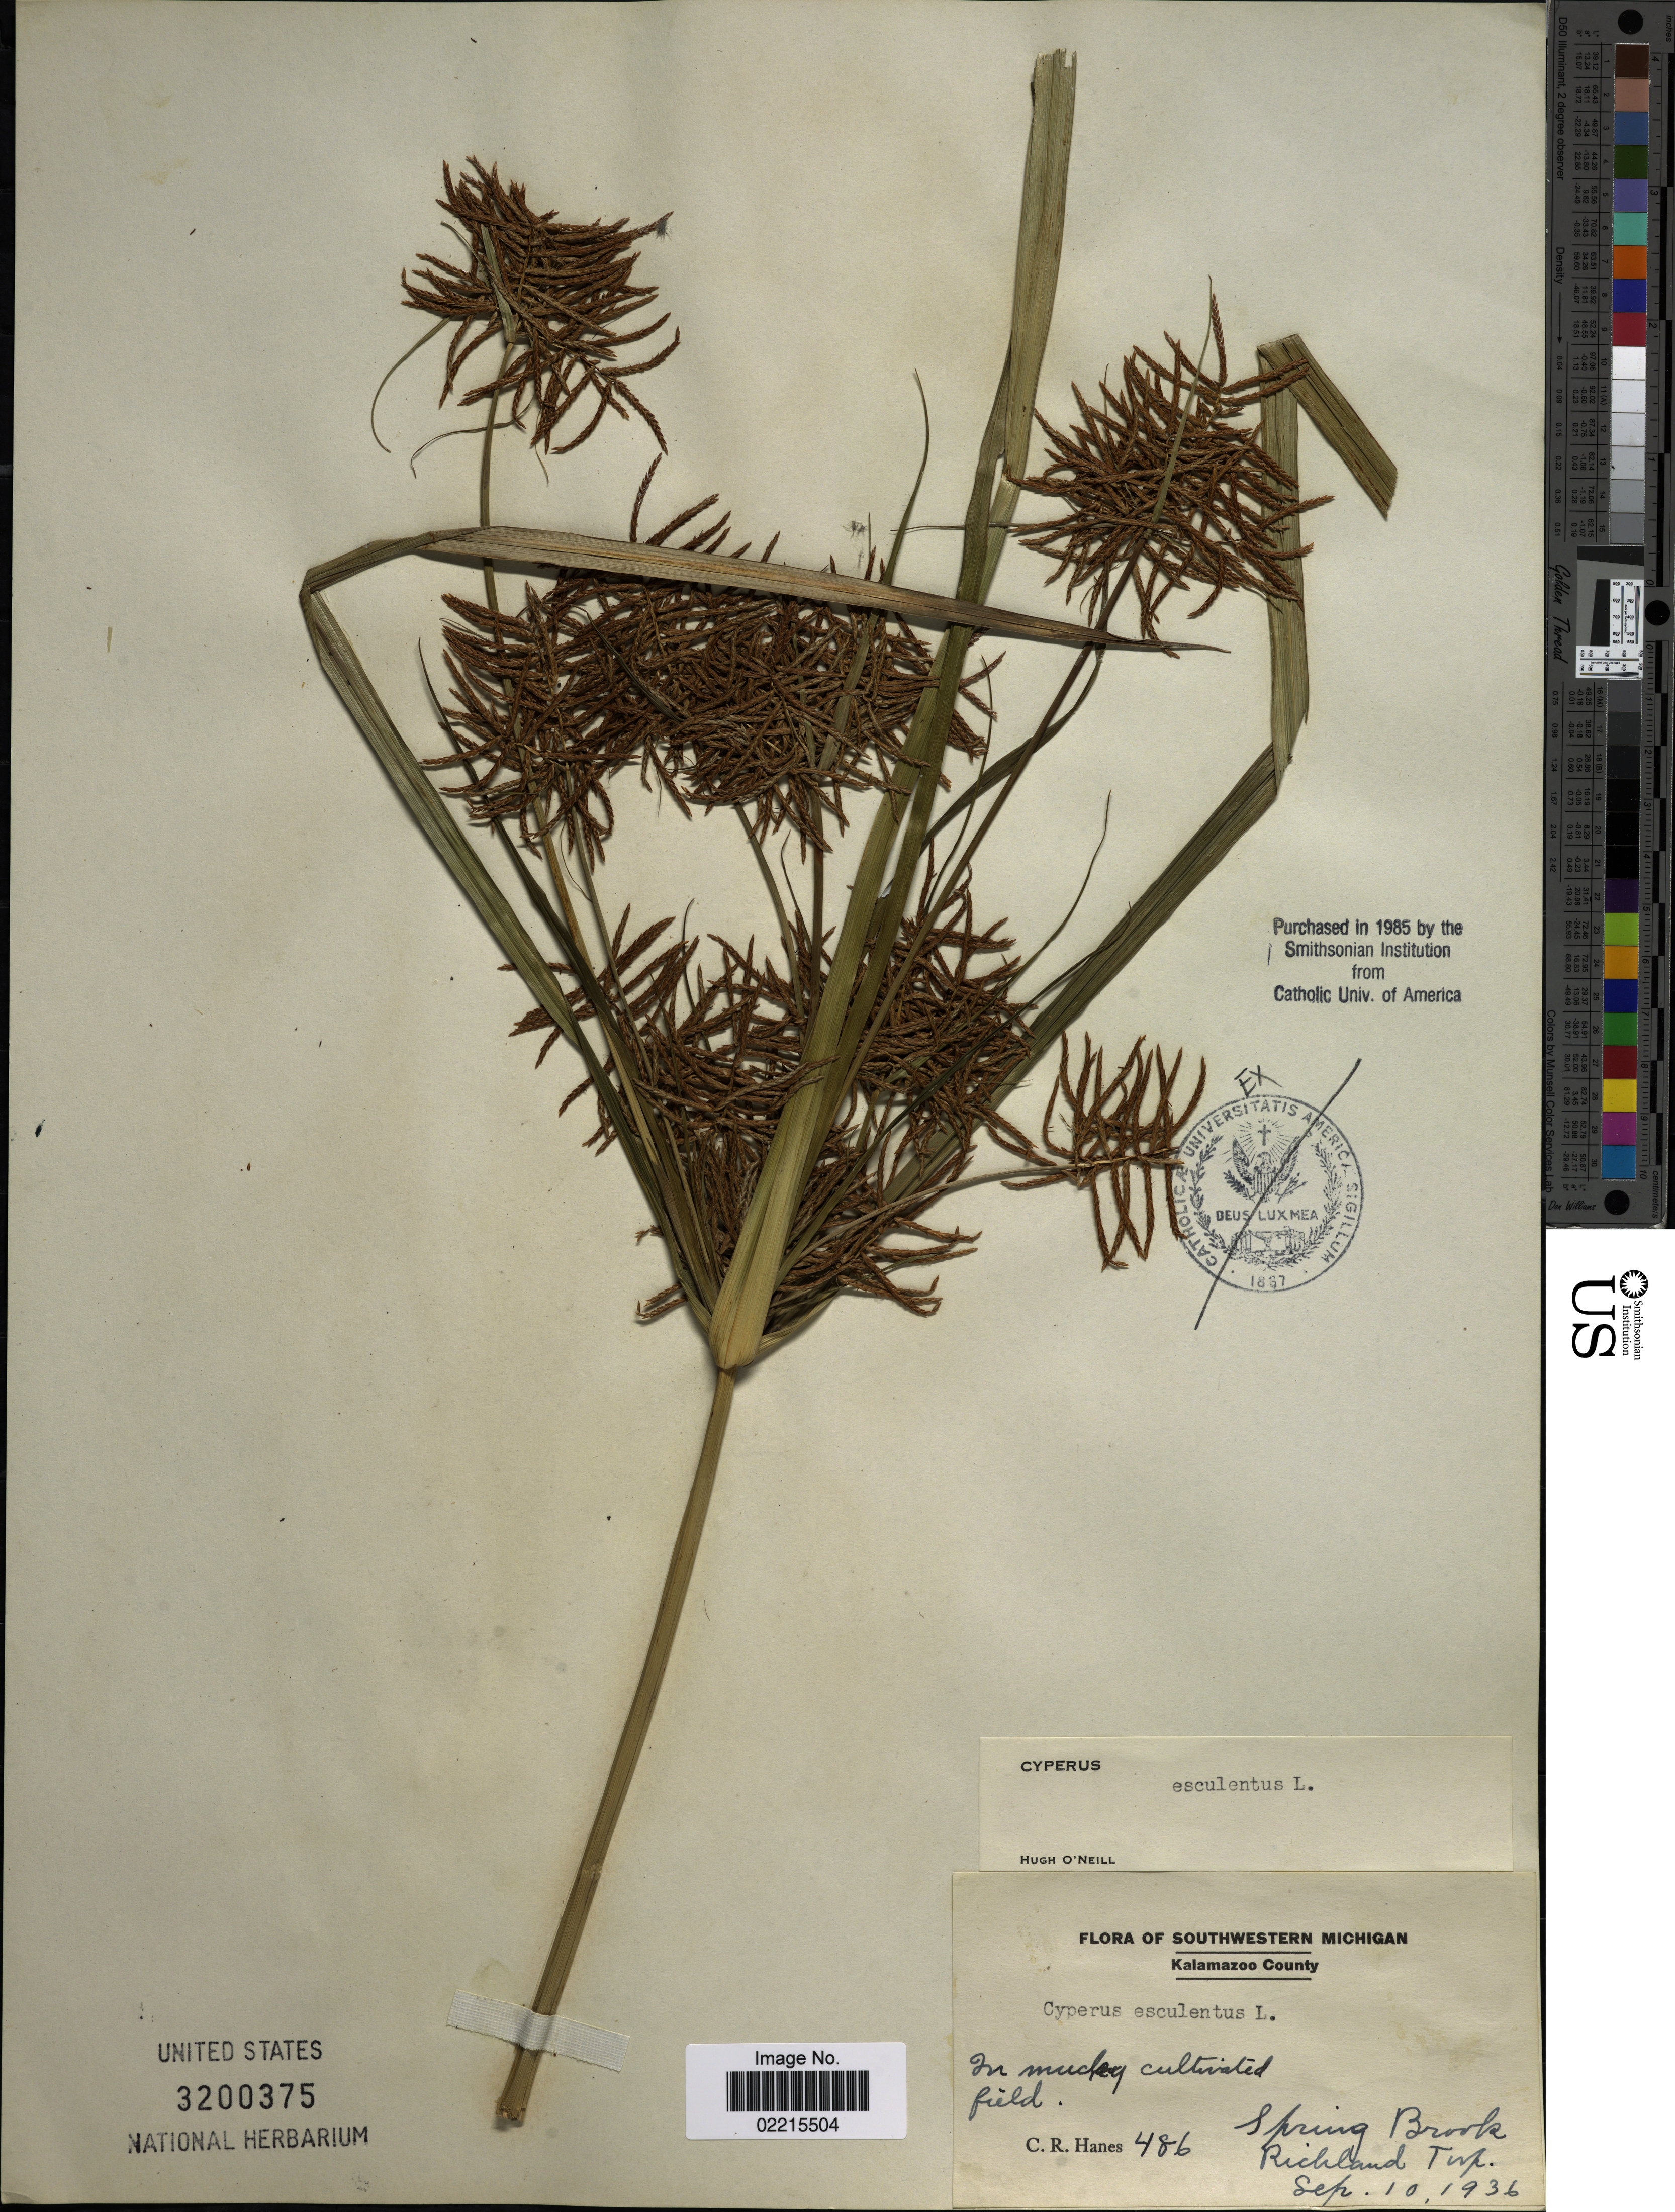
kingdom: Plantae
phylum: Tracheophyta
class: Liliopsida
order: Poales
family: Cyperaceae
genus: Cyperus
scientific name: Cyperus esculentus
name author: L.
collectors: C. Hanes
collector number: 486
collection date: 1936-09-10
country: United States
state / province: Michigan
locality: Southeastern Michigan, Kalamazoo County, Spring Brook Richland Twp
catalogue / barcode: US 3200375